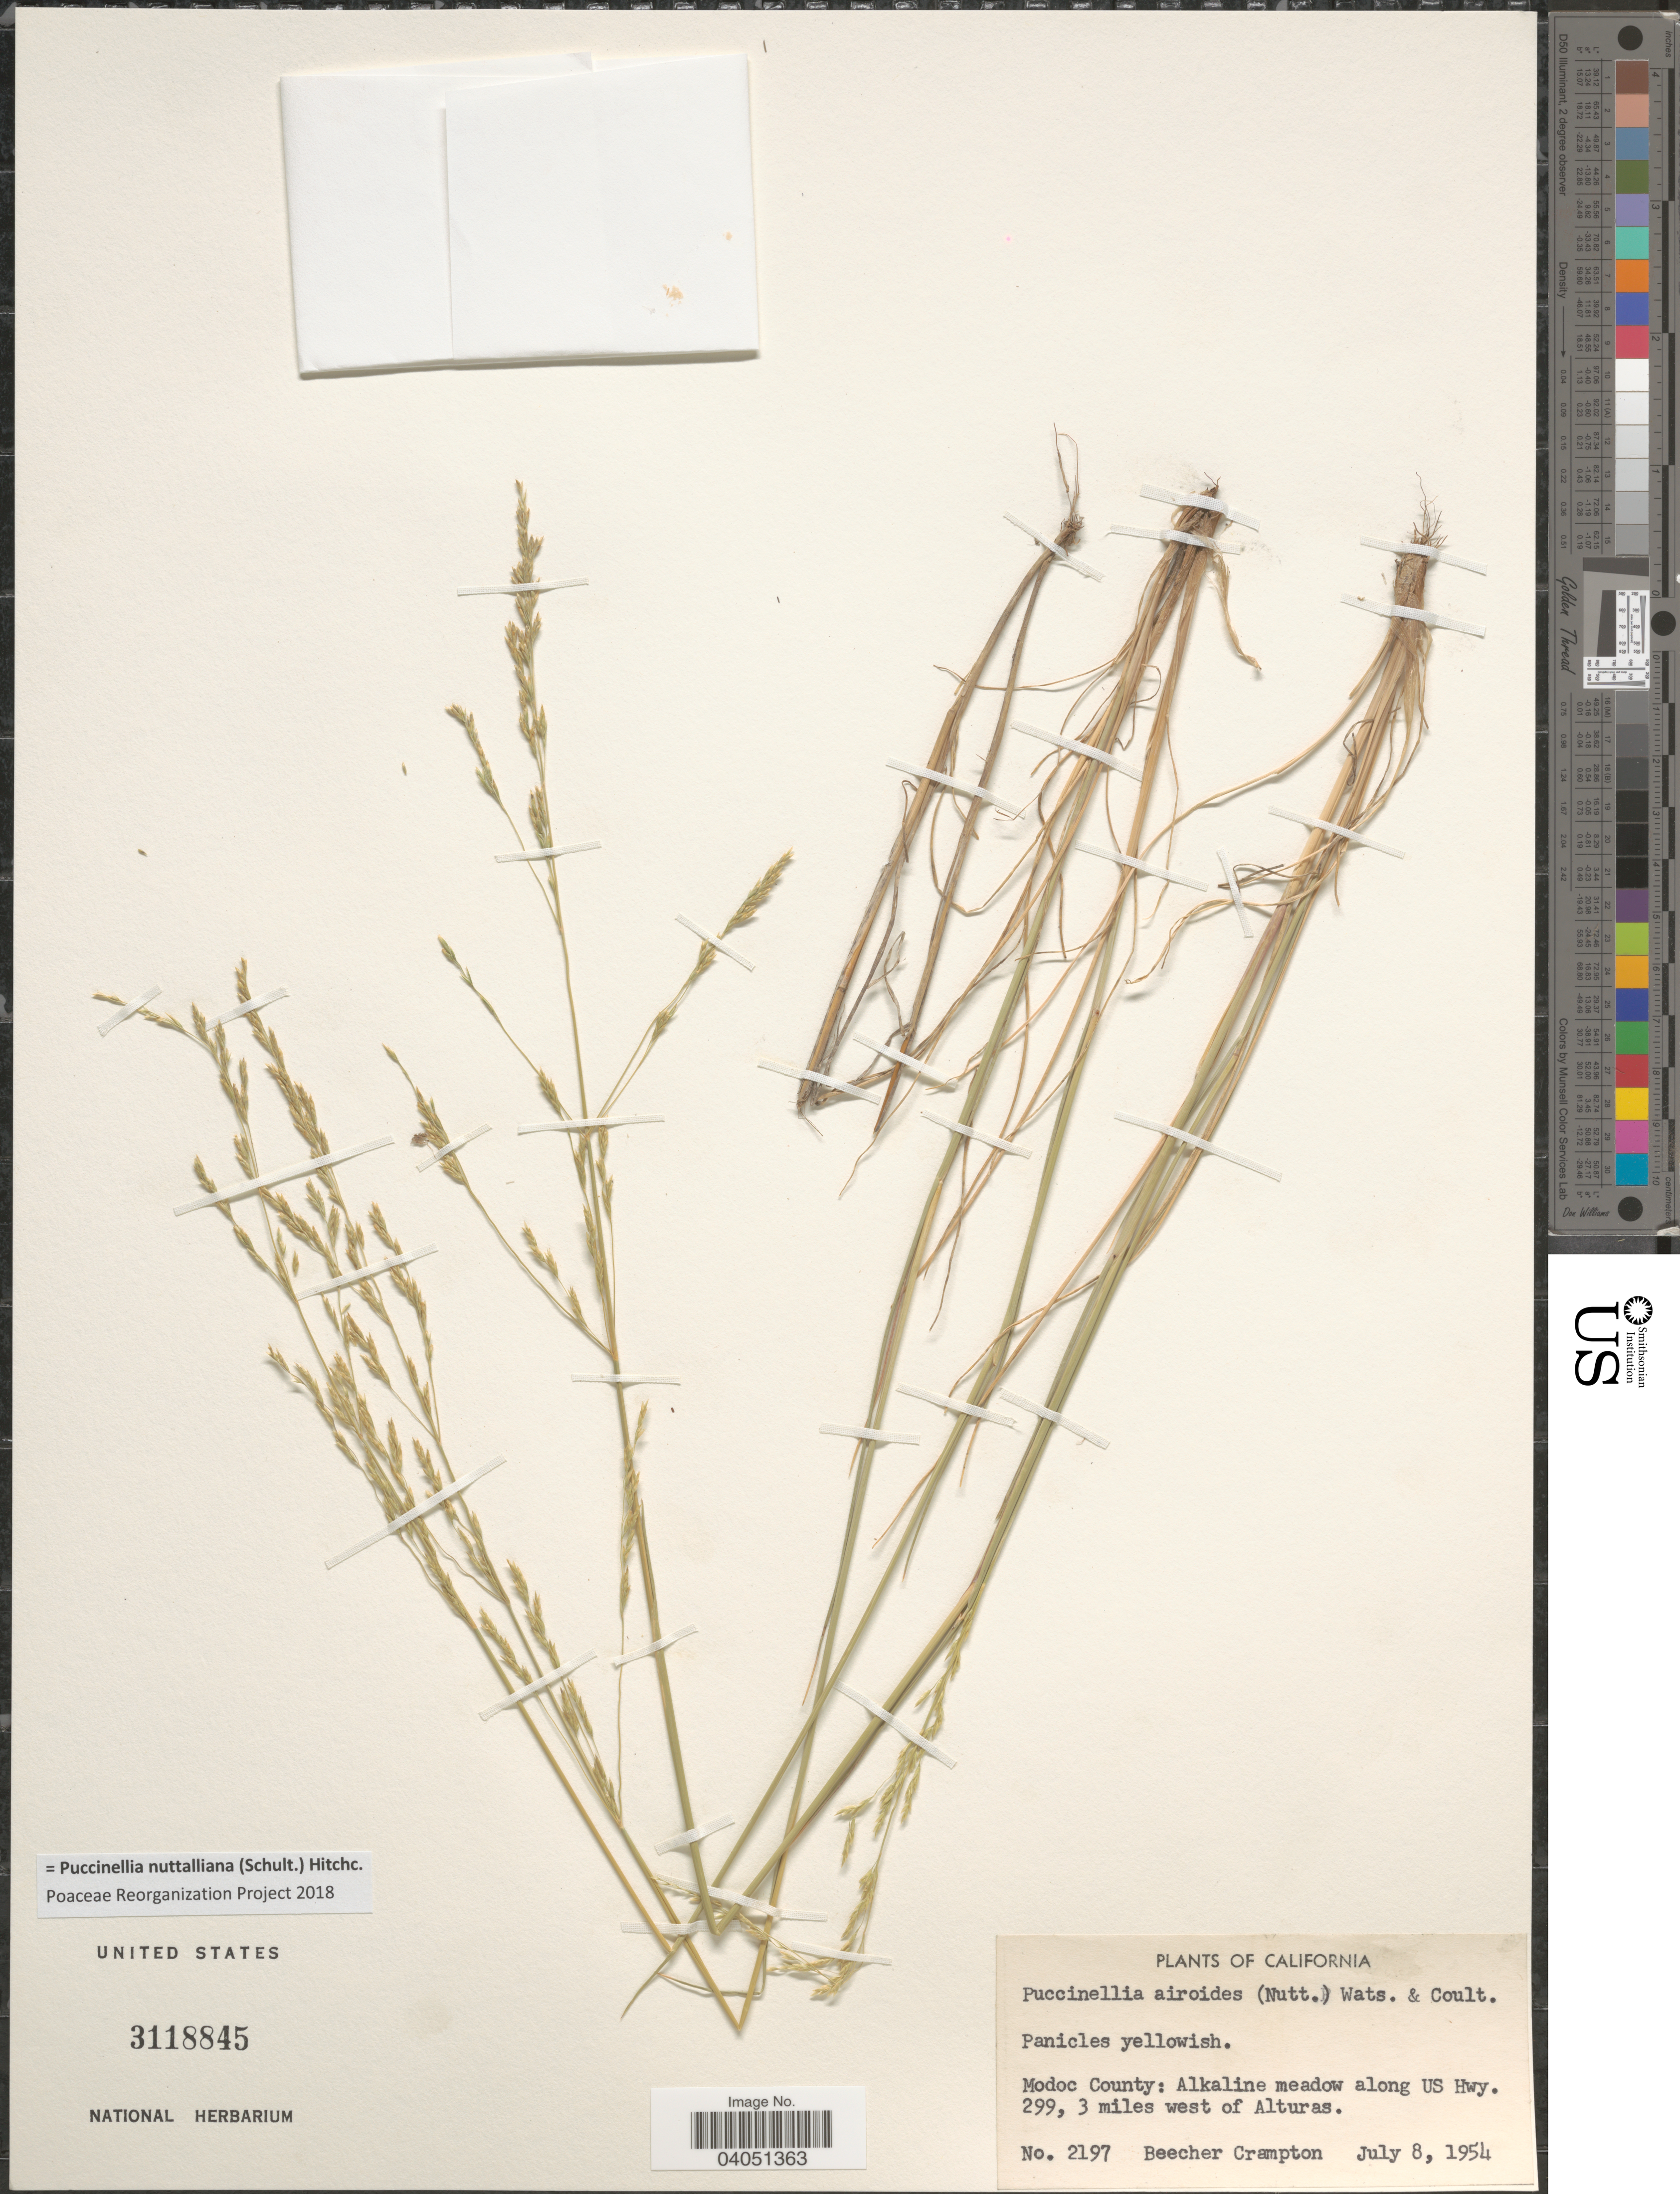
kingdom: Plantae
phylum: Tracheophyta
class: Liliopsida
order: Poales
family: Poaceae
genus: Puccinellia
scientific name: Puccinellia nuttalliana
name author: (Schult.) Hitchc.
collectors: B. Crampton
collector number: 2197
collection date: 1954-07-08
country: United States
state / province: California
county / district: Modoc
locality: Modoc County: Alkaline meadow along US Hwy. 299, 3 miles west of Alturas.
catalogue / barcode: US 3118845